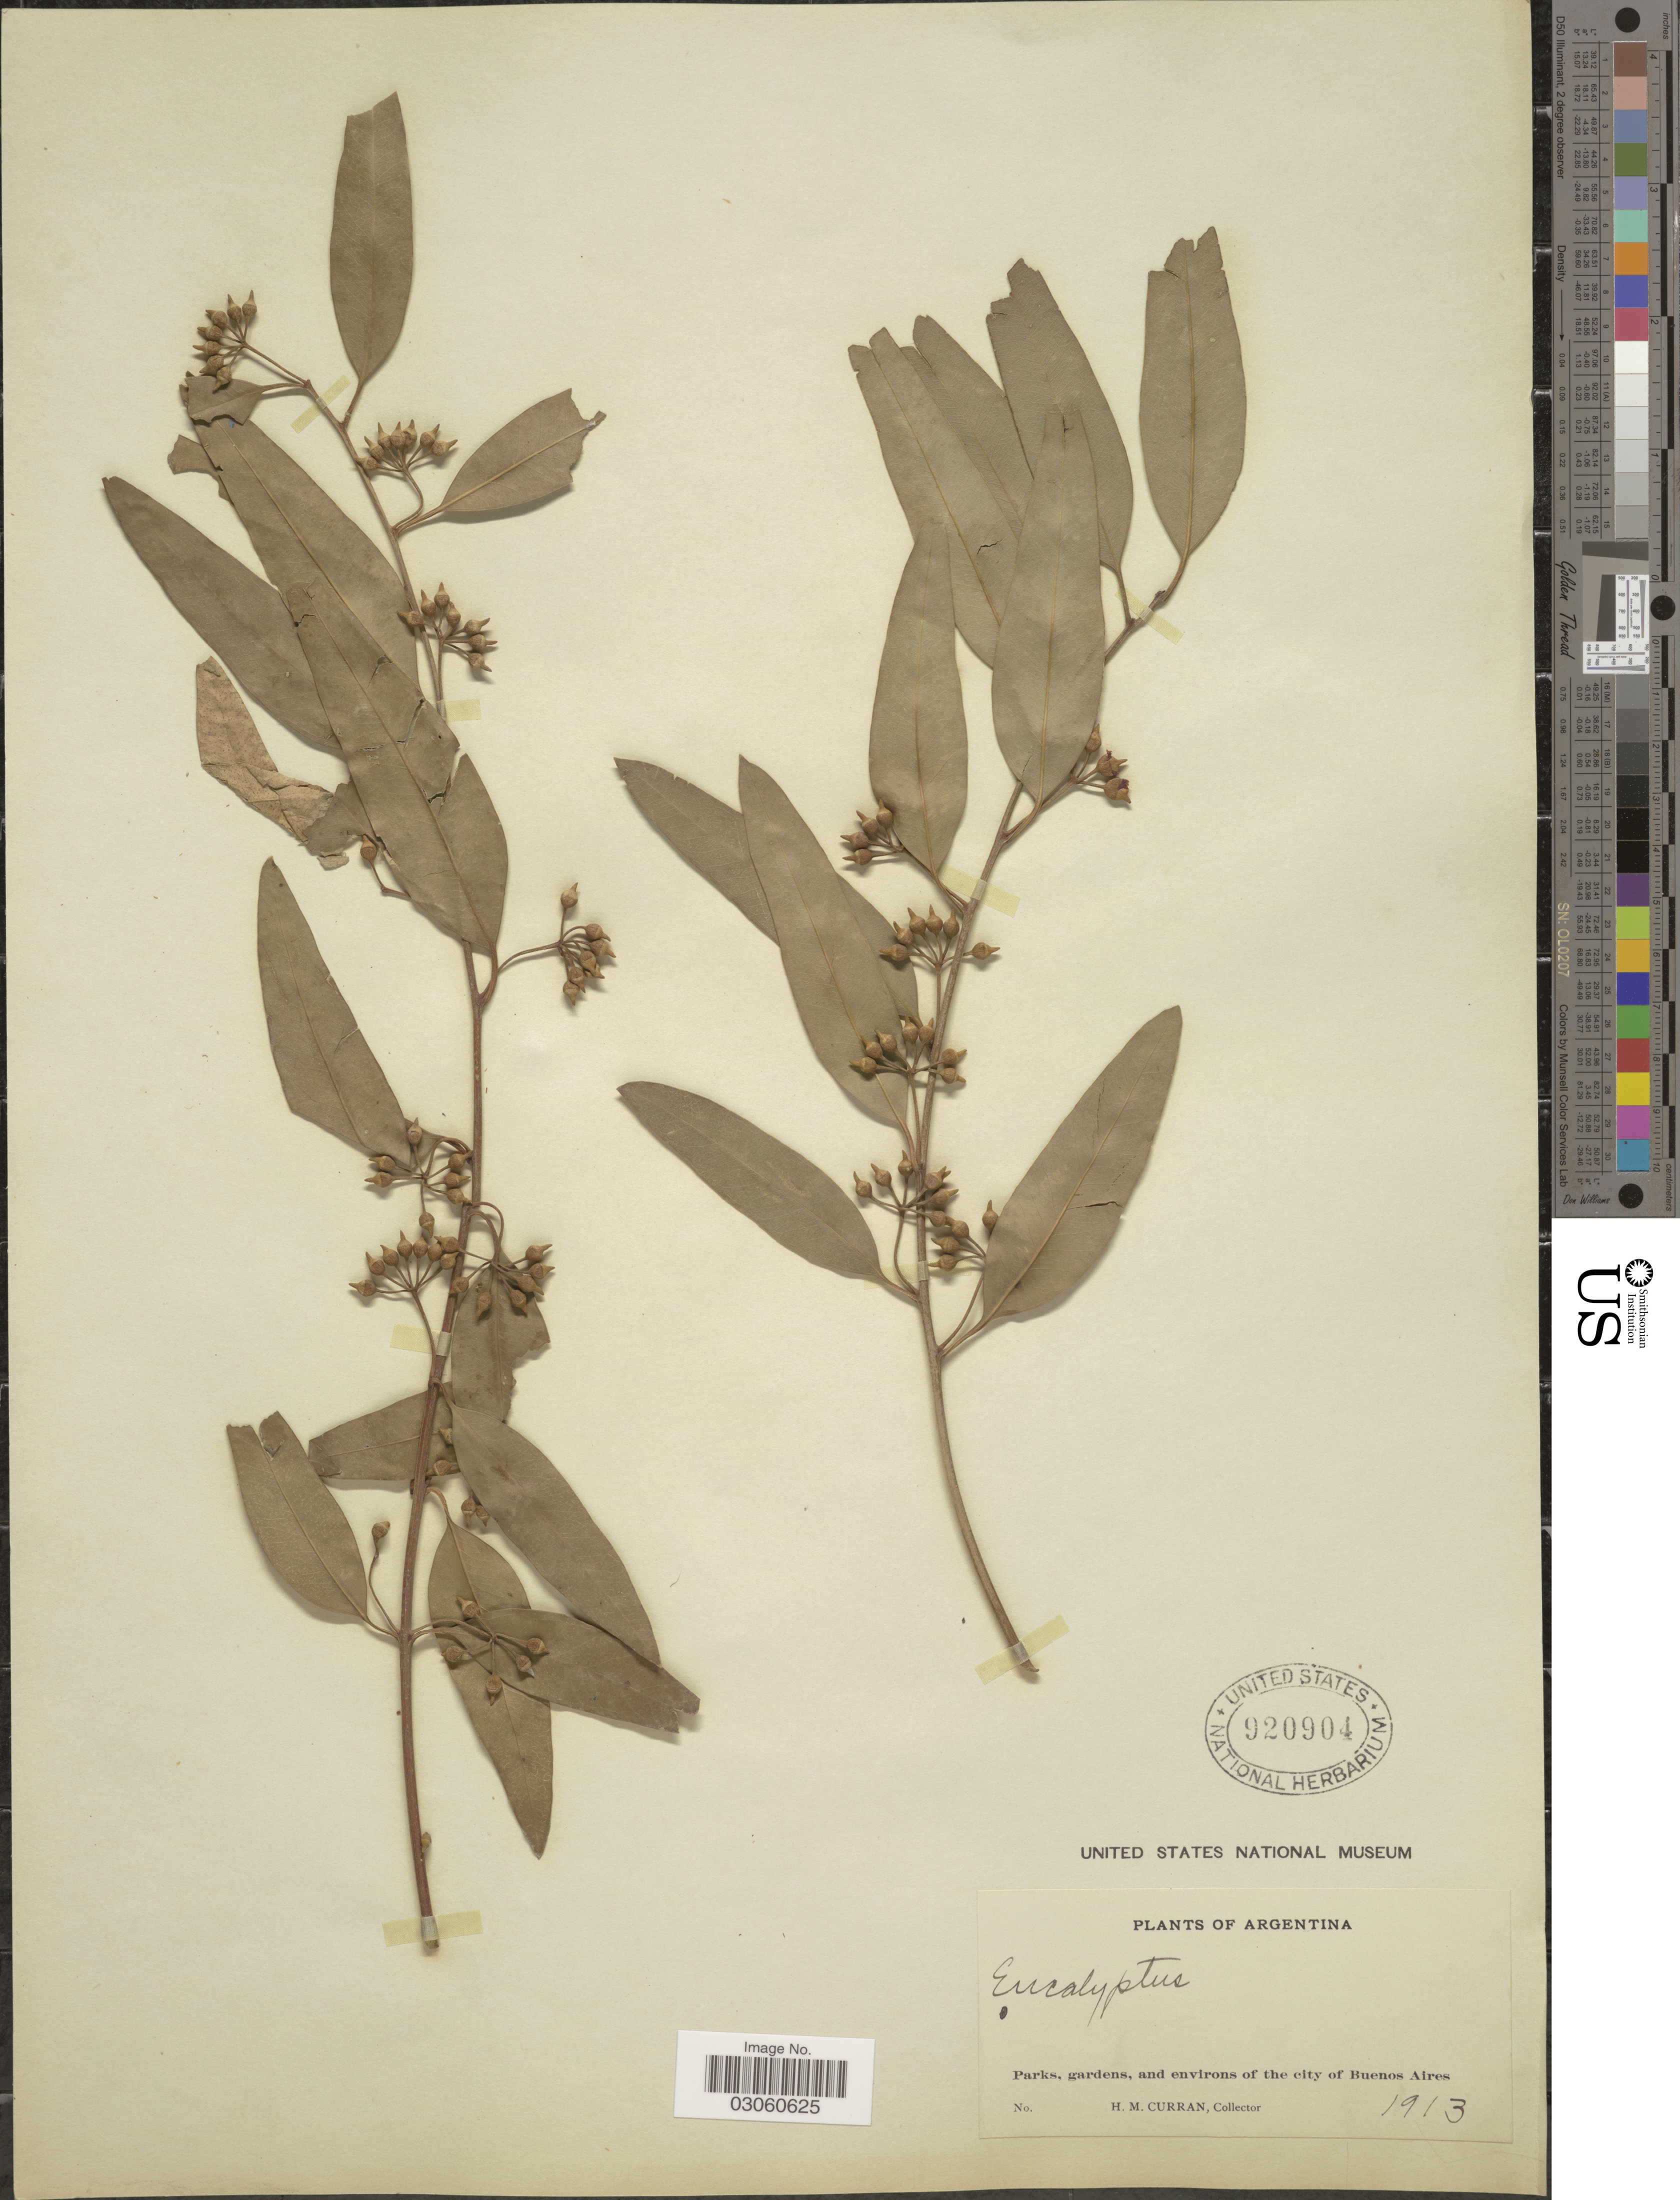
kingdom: Plantae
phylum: Tracheophyta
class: Magnoliopsida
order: Myrtales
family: Myrtaceae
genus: Eucalyptus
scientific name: Eucalyptus rostrata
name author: Schltdl.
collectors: H. M. Curran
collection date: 1913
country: Argentina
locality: Parks, gardens, and environs of the city of Buenos Aires.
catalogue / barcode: US 920904